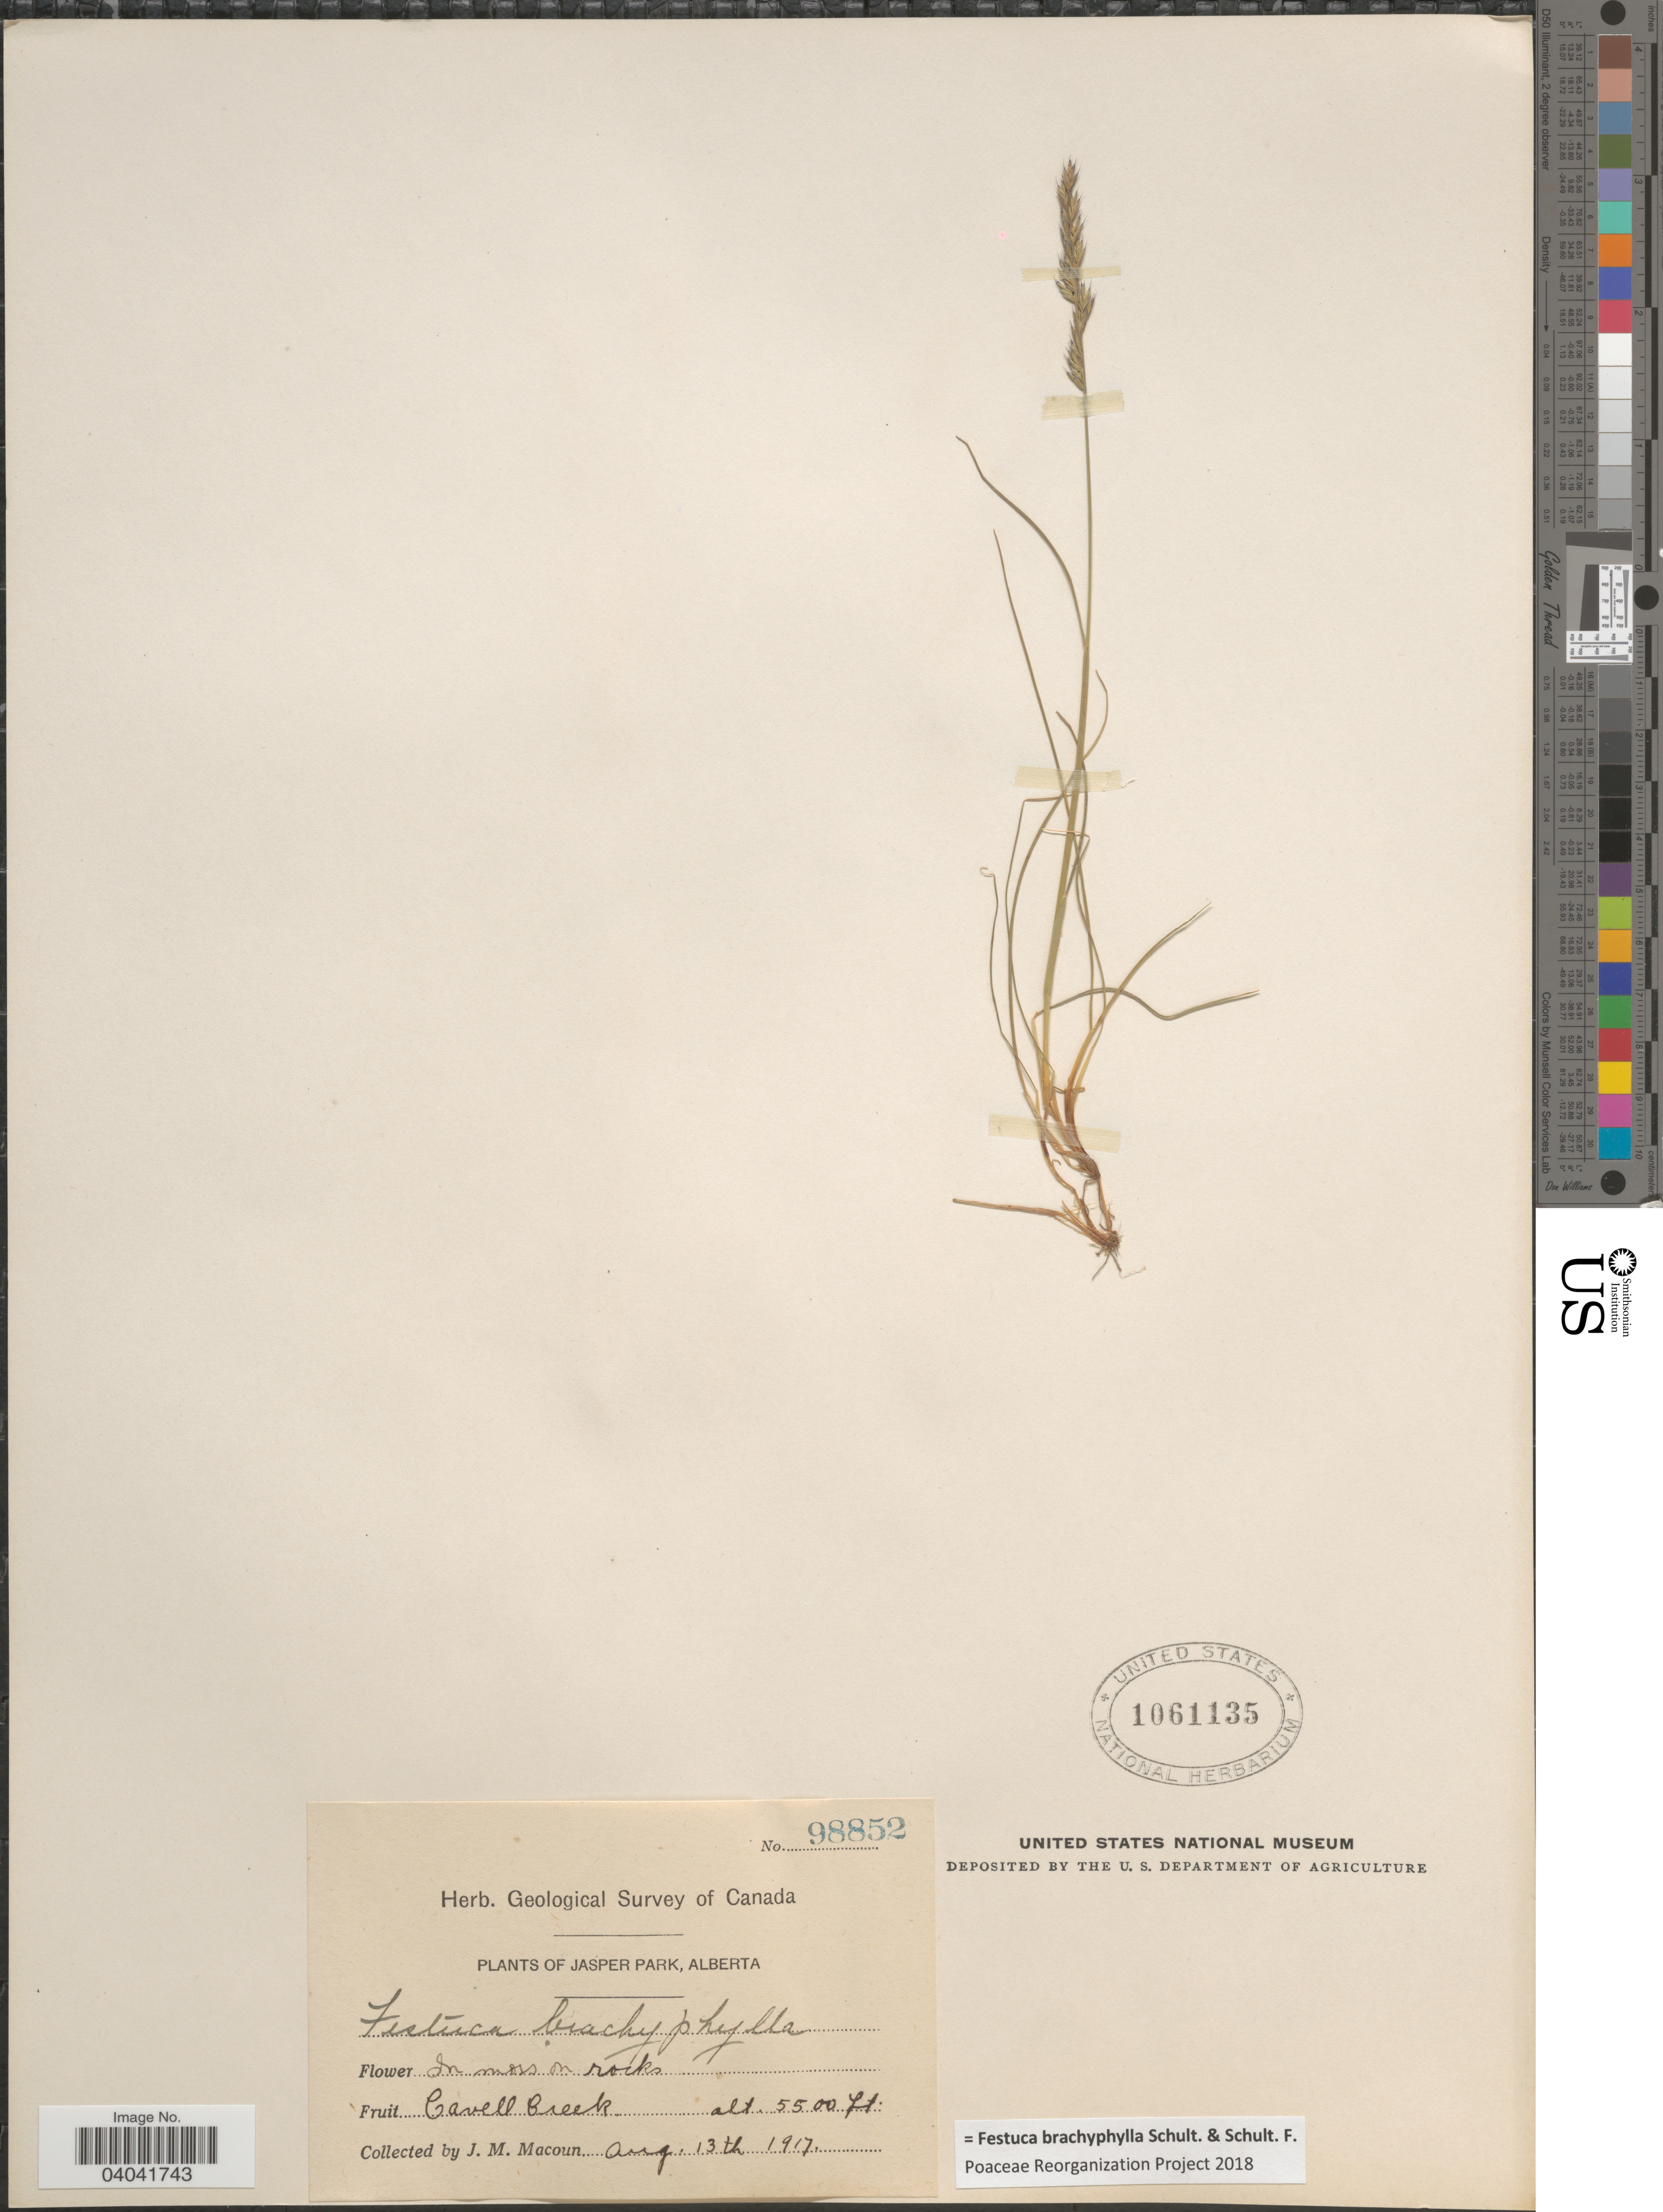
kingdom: Plantae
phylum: Tracheophyta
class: Liliopsida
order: Poales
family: Poaceae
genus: Festuca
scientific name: Festuca brachyphylla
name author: Schult. & Schult. f.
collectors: J. M. Macoun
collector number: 98852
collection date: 1917-08-13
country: Canada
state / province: Alberta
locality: Jasper Park. In moss on rocks. Cavell Creek.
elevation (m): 1676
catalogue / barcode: US 1061135